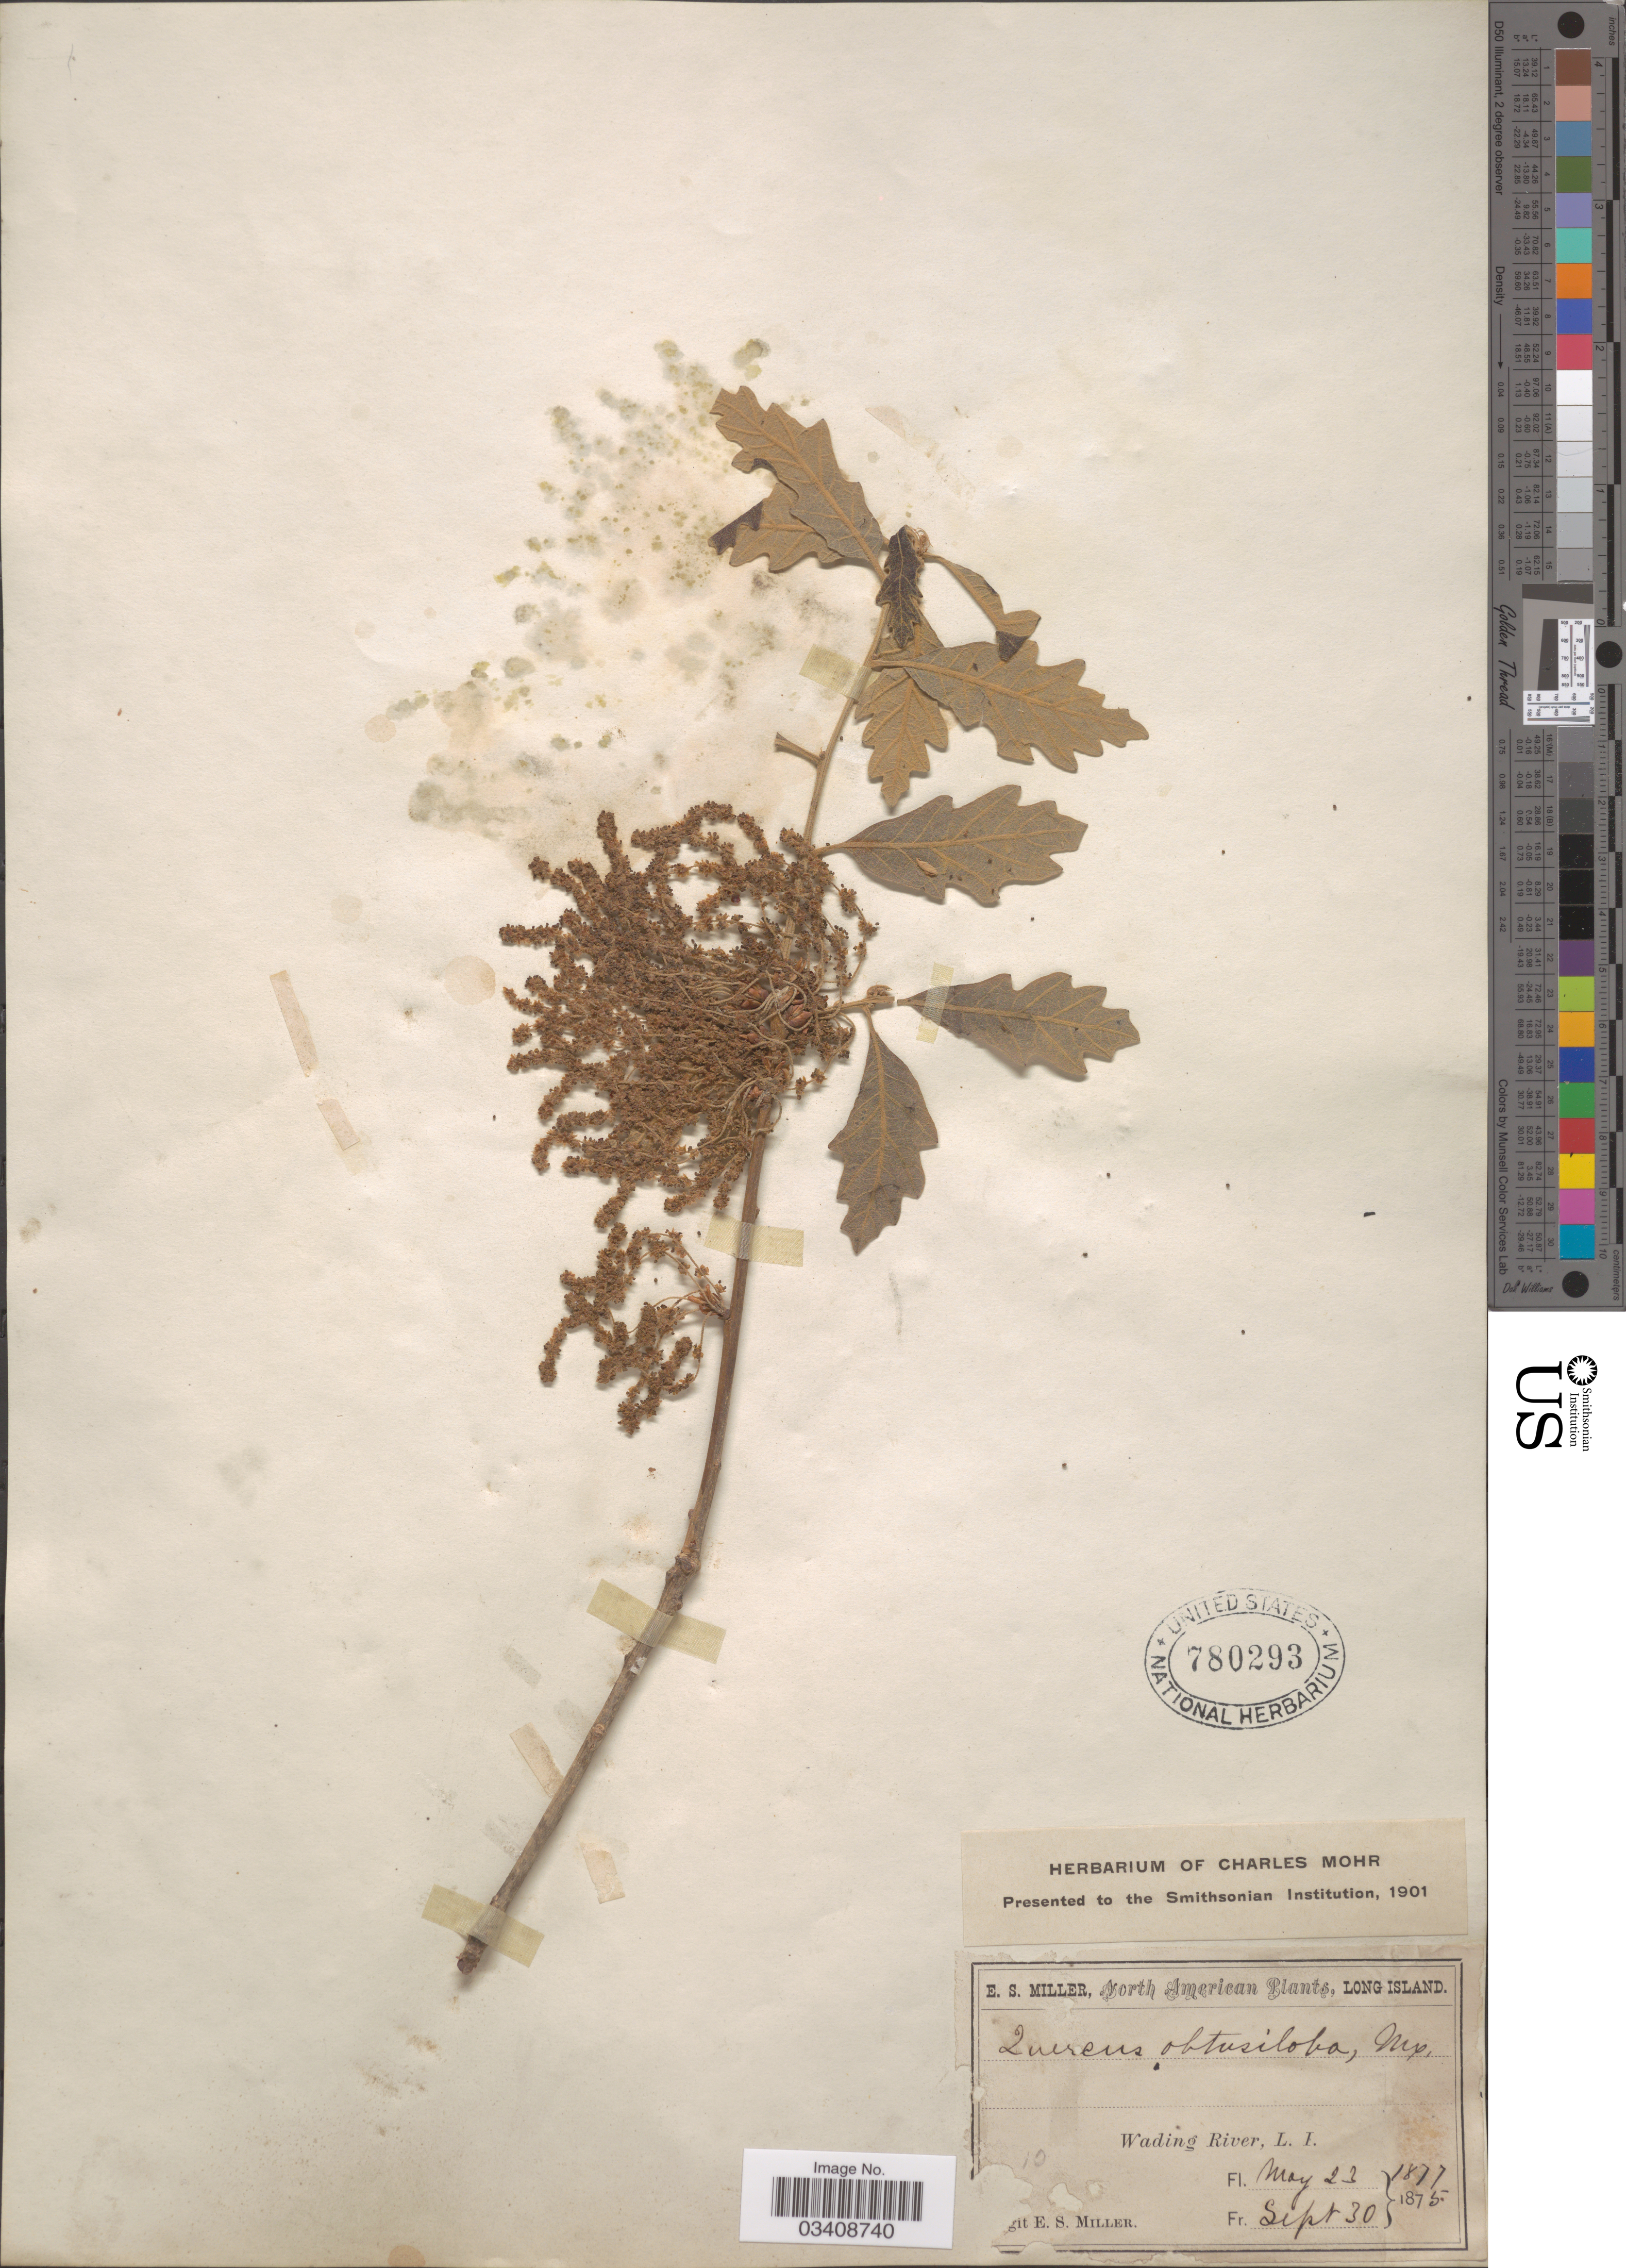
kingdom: Plantae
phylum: Tracheophyta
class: Magnoliopsida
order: Fagales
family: Fagaceae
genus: Quercus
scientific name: Quercus stellata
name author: Wangenh.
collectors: E. S. Miller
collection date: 1875-05-23/1877-09-30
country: United States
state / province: New York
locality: Long Island. Wading River.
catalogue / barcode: US 780293